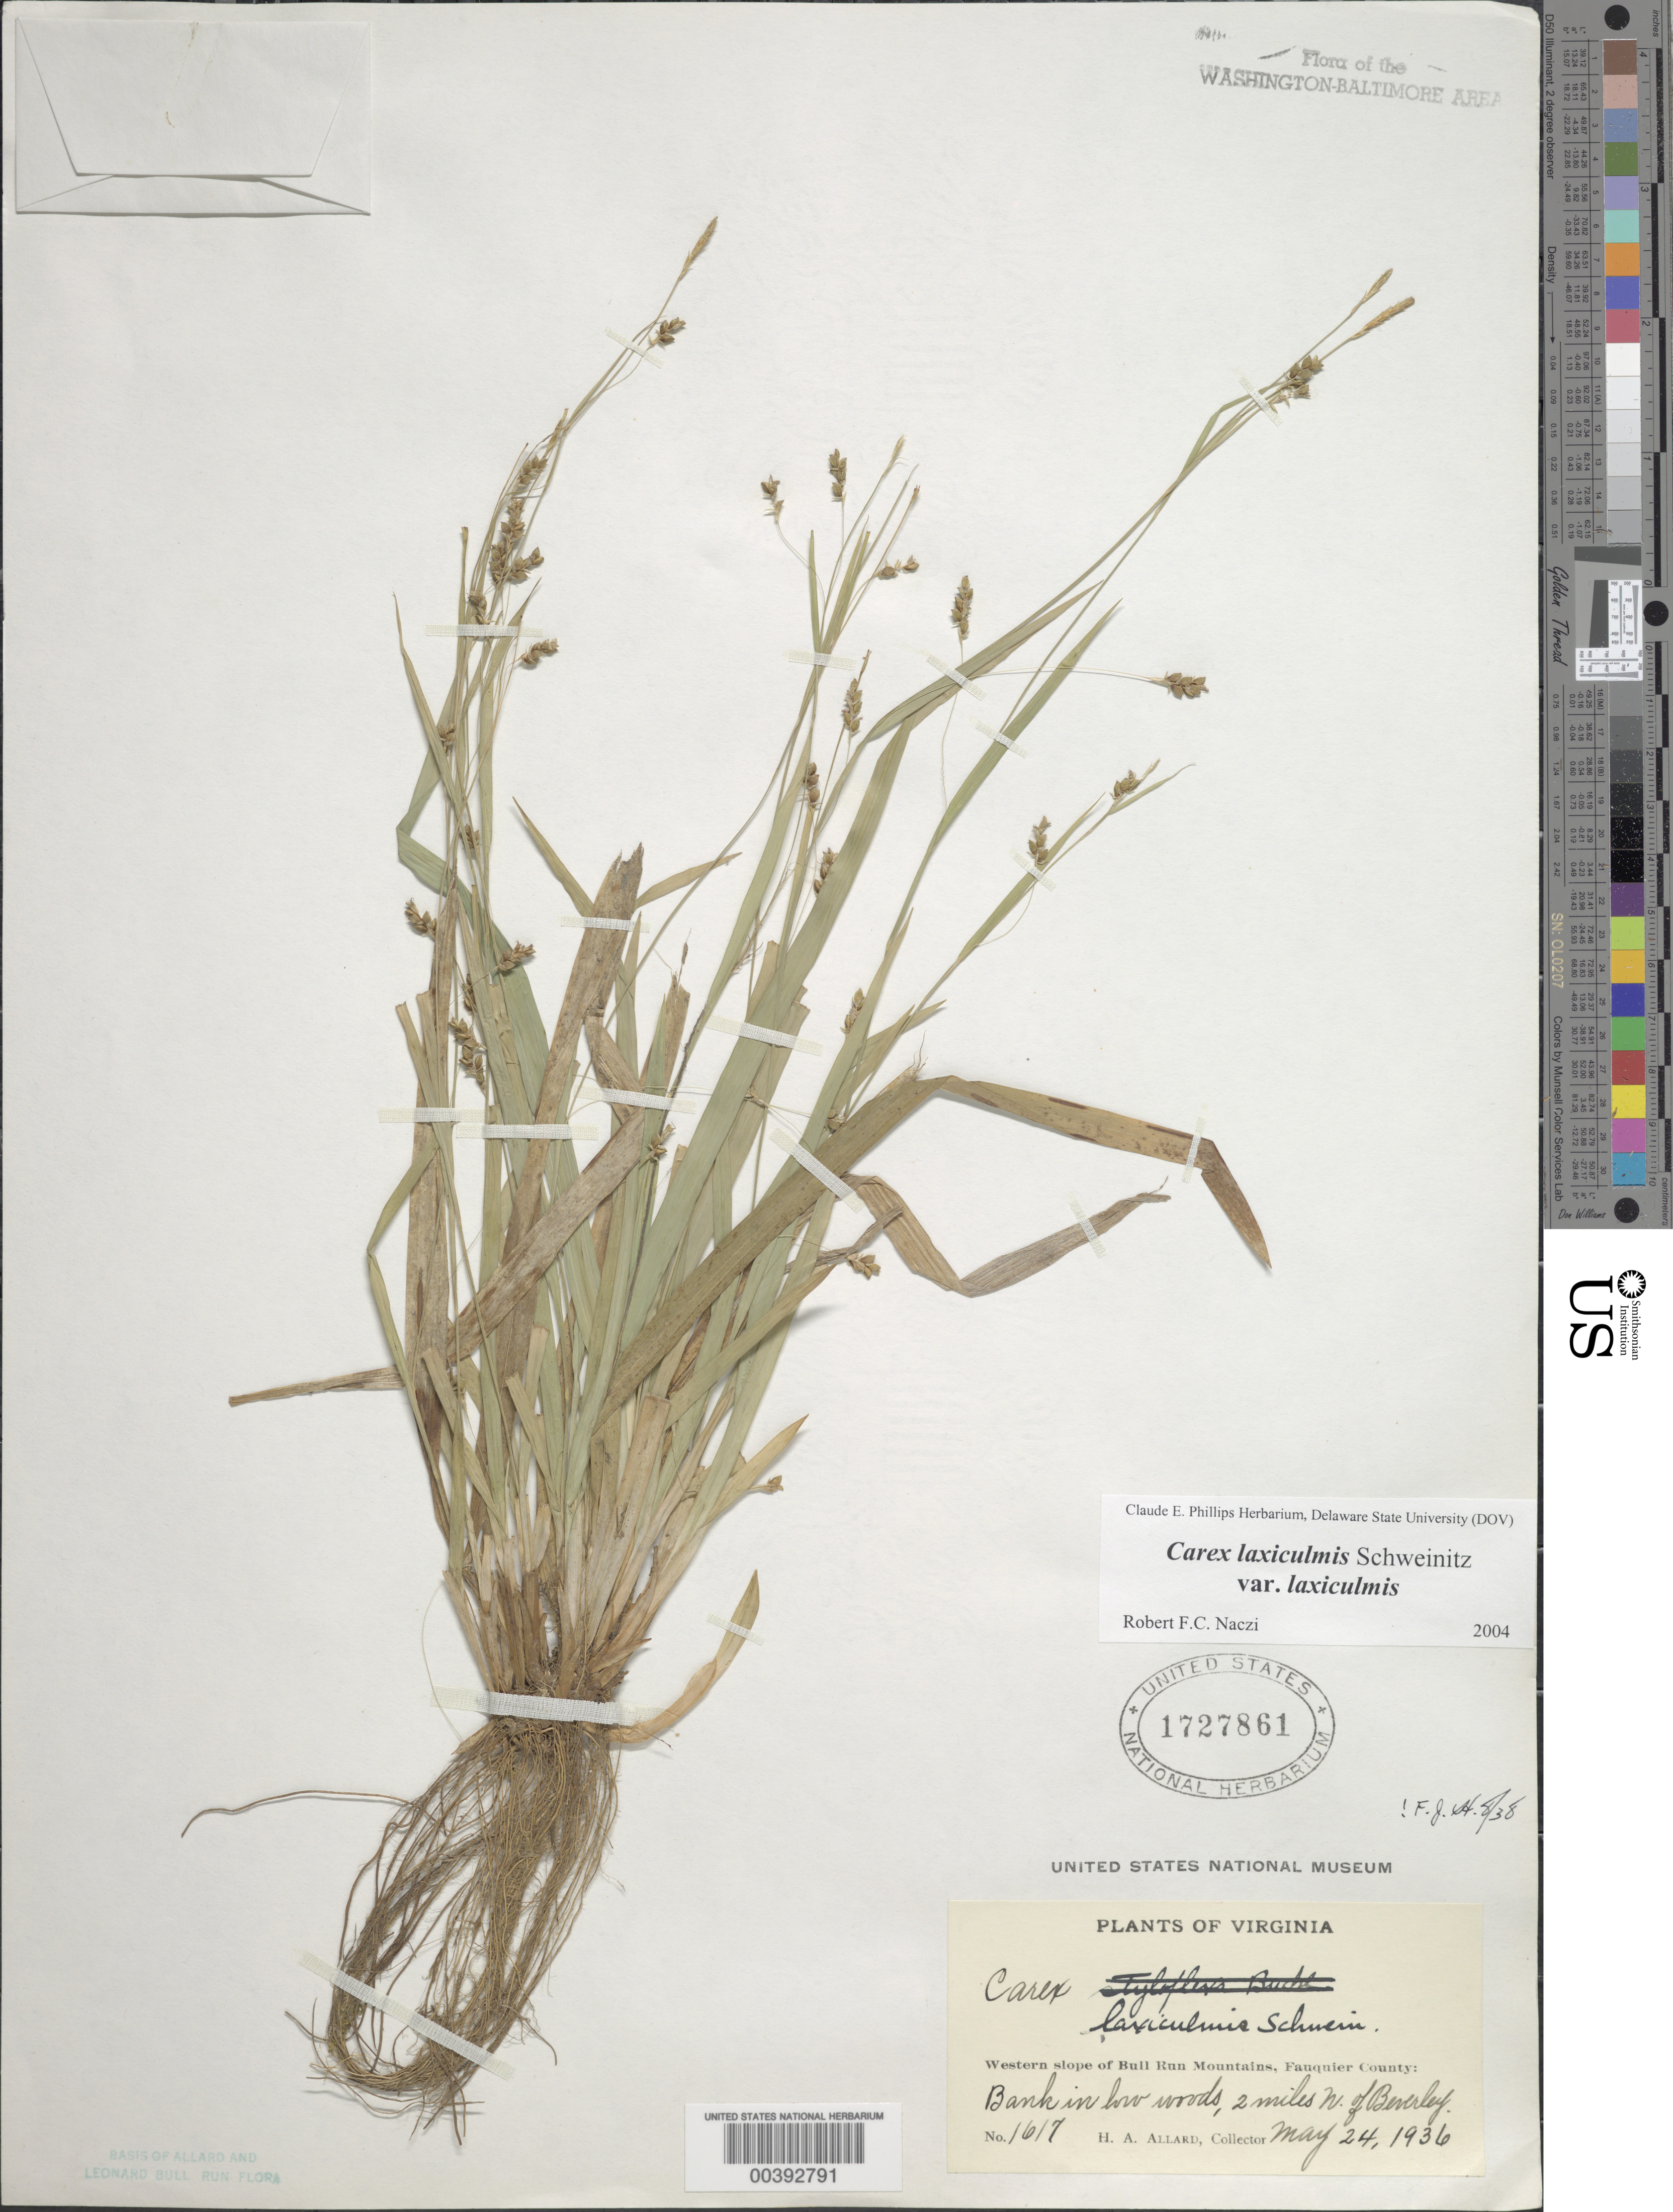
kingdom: Plantae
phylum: Tracheophyta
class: Liliopsida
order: Poales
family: Cyperaceae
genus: Carex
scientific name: Carex laxiculmis var. copulata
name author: (L.H. Bailey) Fernald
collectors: H. A. Allard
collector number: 1617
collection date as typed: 24 May 1936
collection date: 1936-05-24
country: United States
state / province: Virginia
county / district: Fauquier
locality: North of Beverley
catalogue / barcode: US 1727861